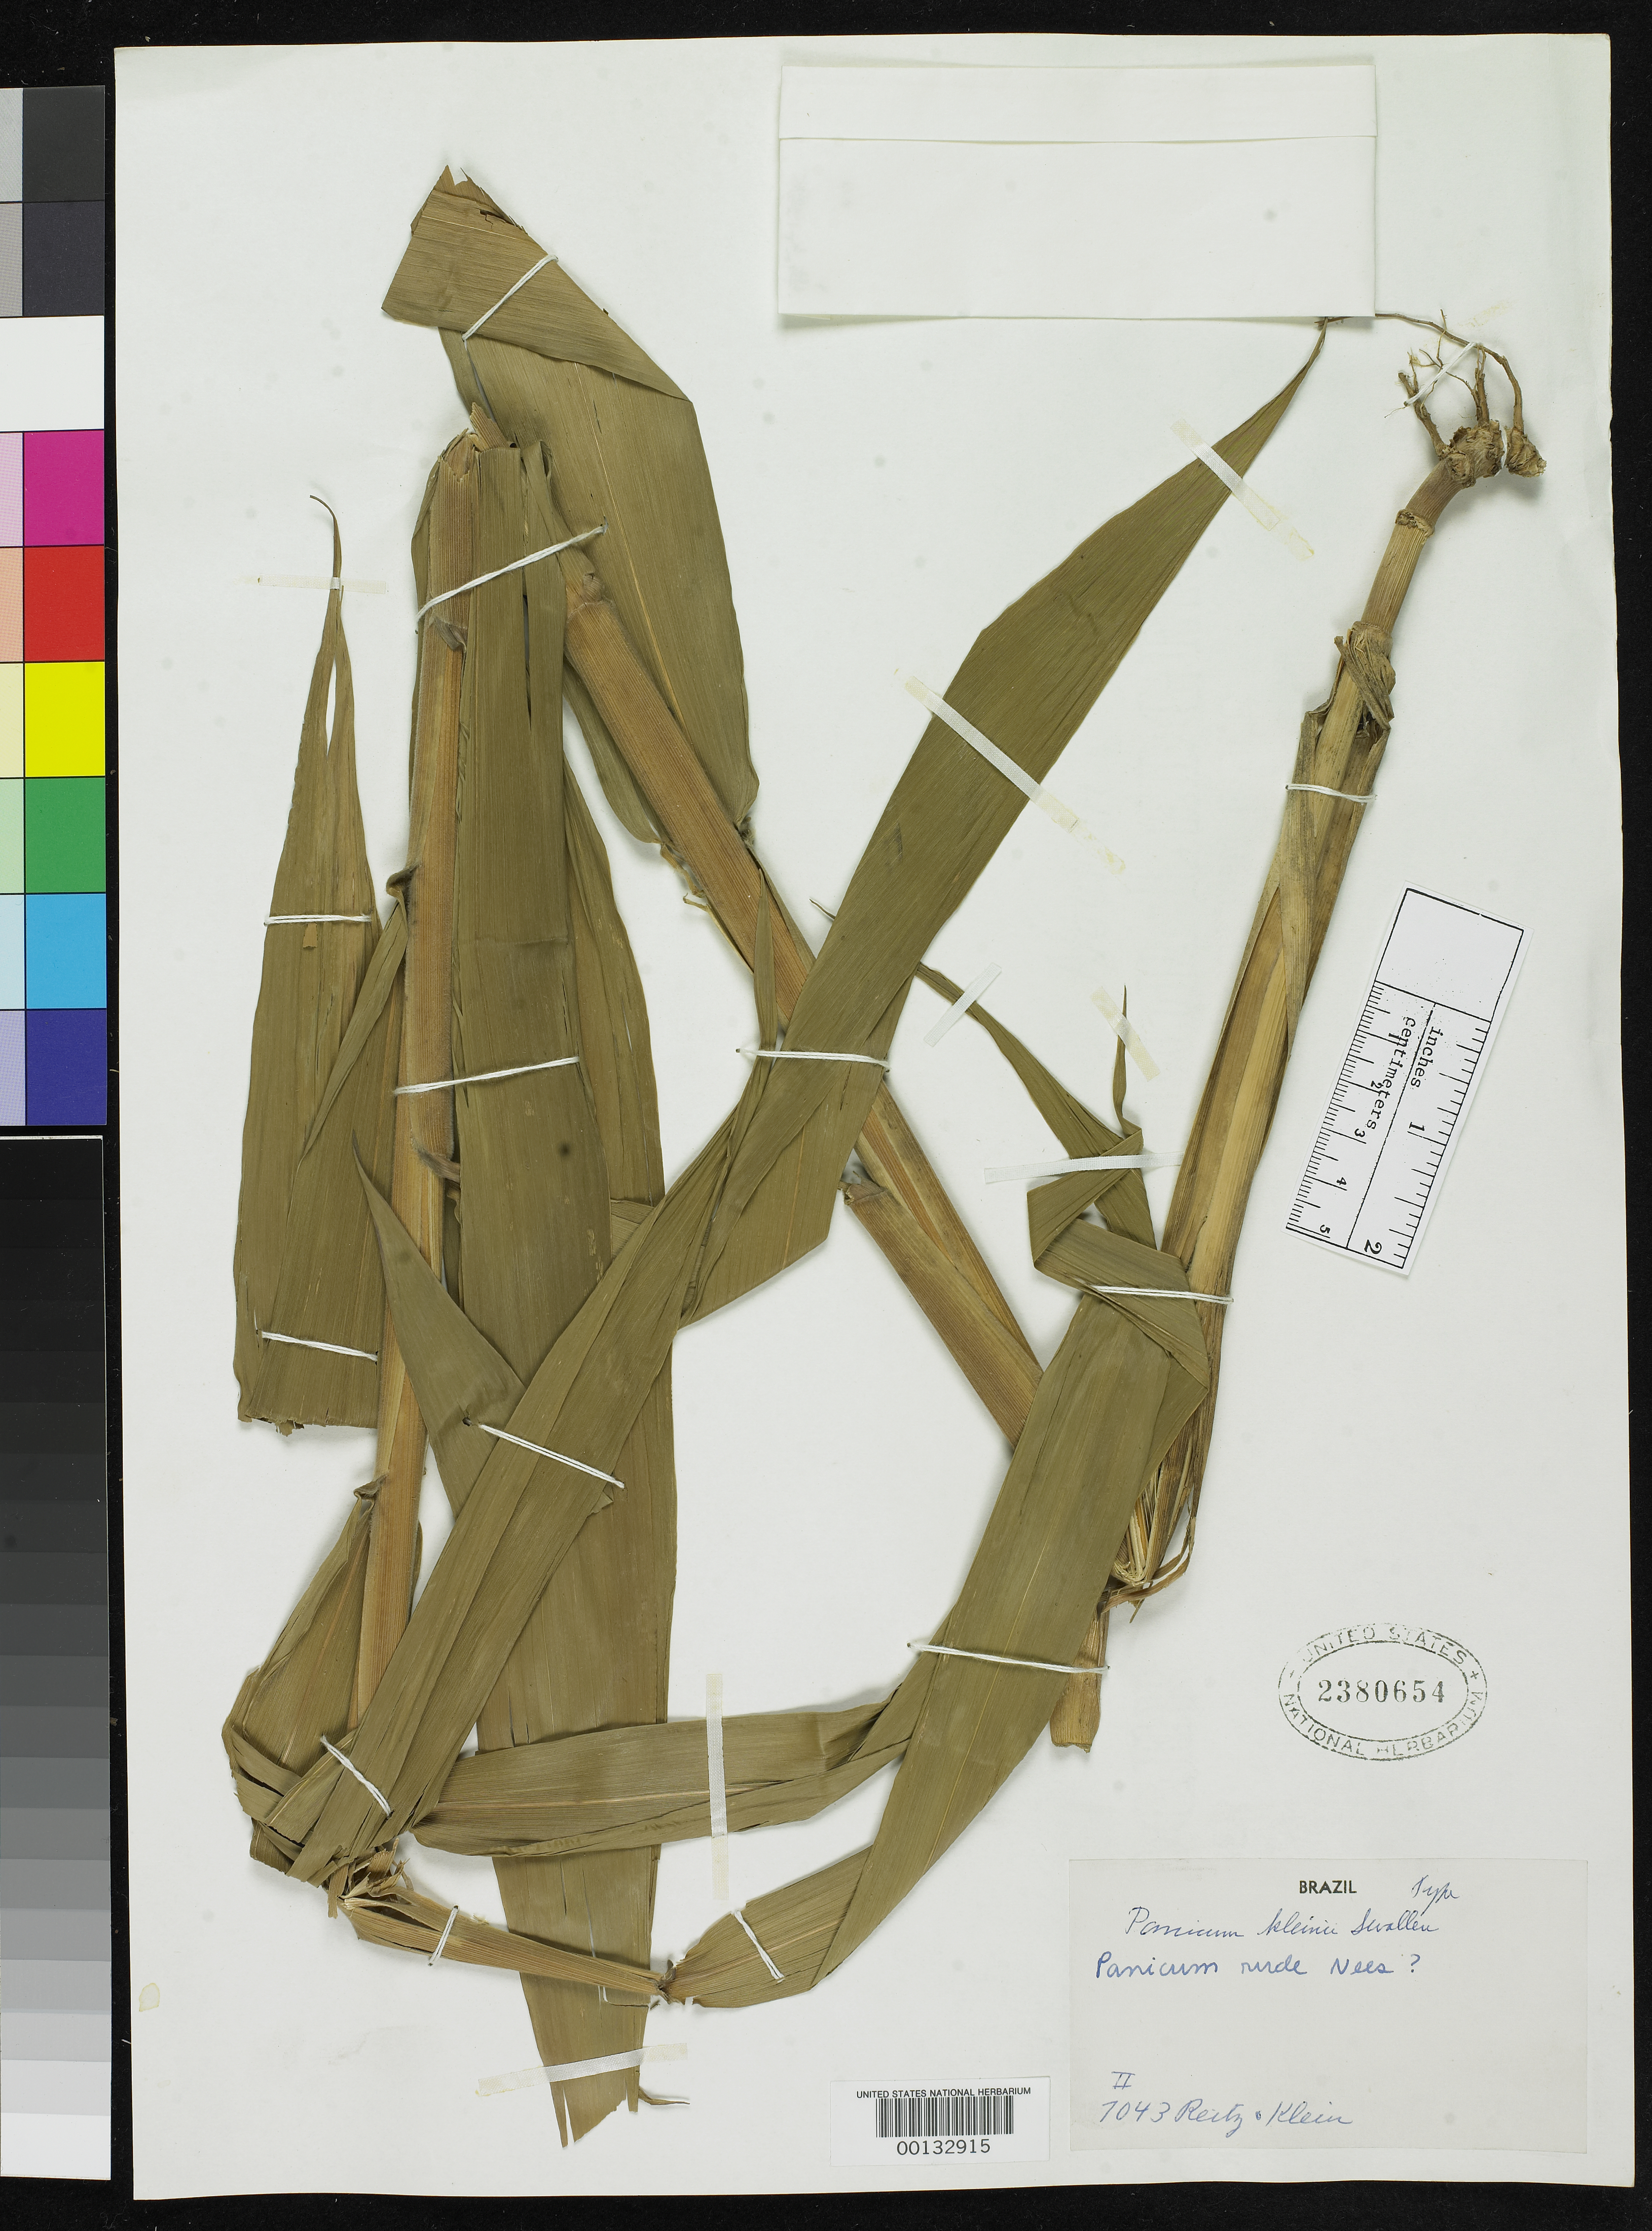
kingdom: Plantae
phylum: Tracheophyta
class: Liliopsida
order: Poales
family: Poaceae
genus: Panicum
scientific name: Panicum kleinii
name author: Swallen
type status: Holotype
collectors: R. Reitz & R. M. Klein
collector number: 7043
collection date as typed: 23 Aug 1958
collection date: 1958-08-23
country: Brazil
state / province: Santa Catarina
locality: Pinhal da Companhia, Lauro Muller-Urussanga.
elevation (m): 300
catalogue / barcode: US 2380654